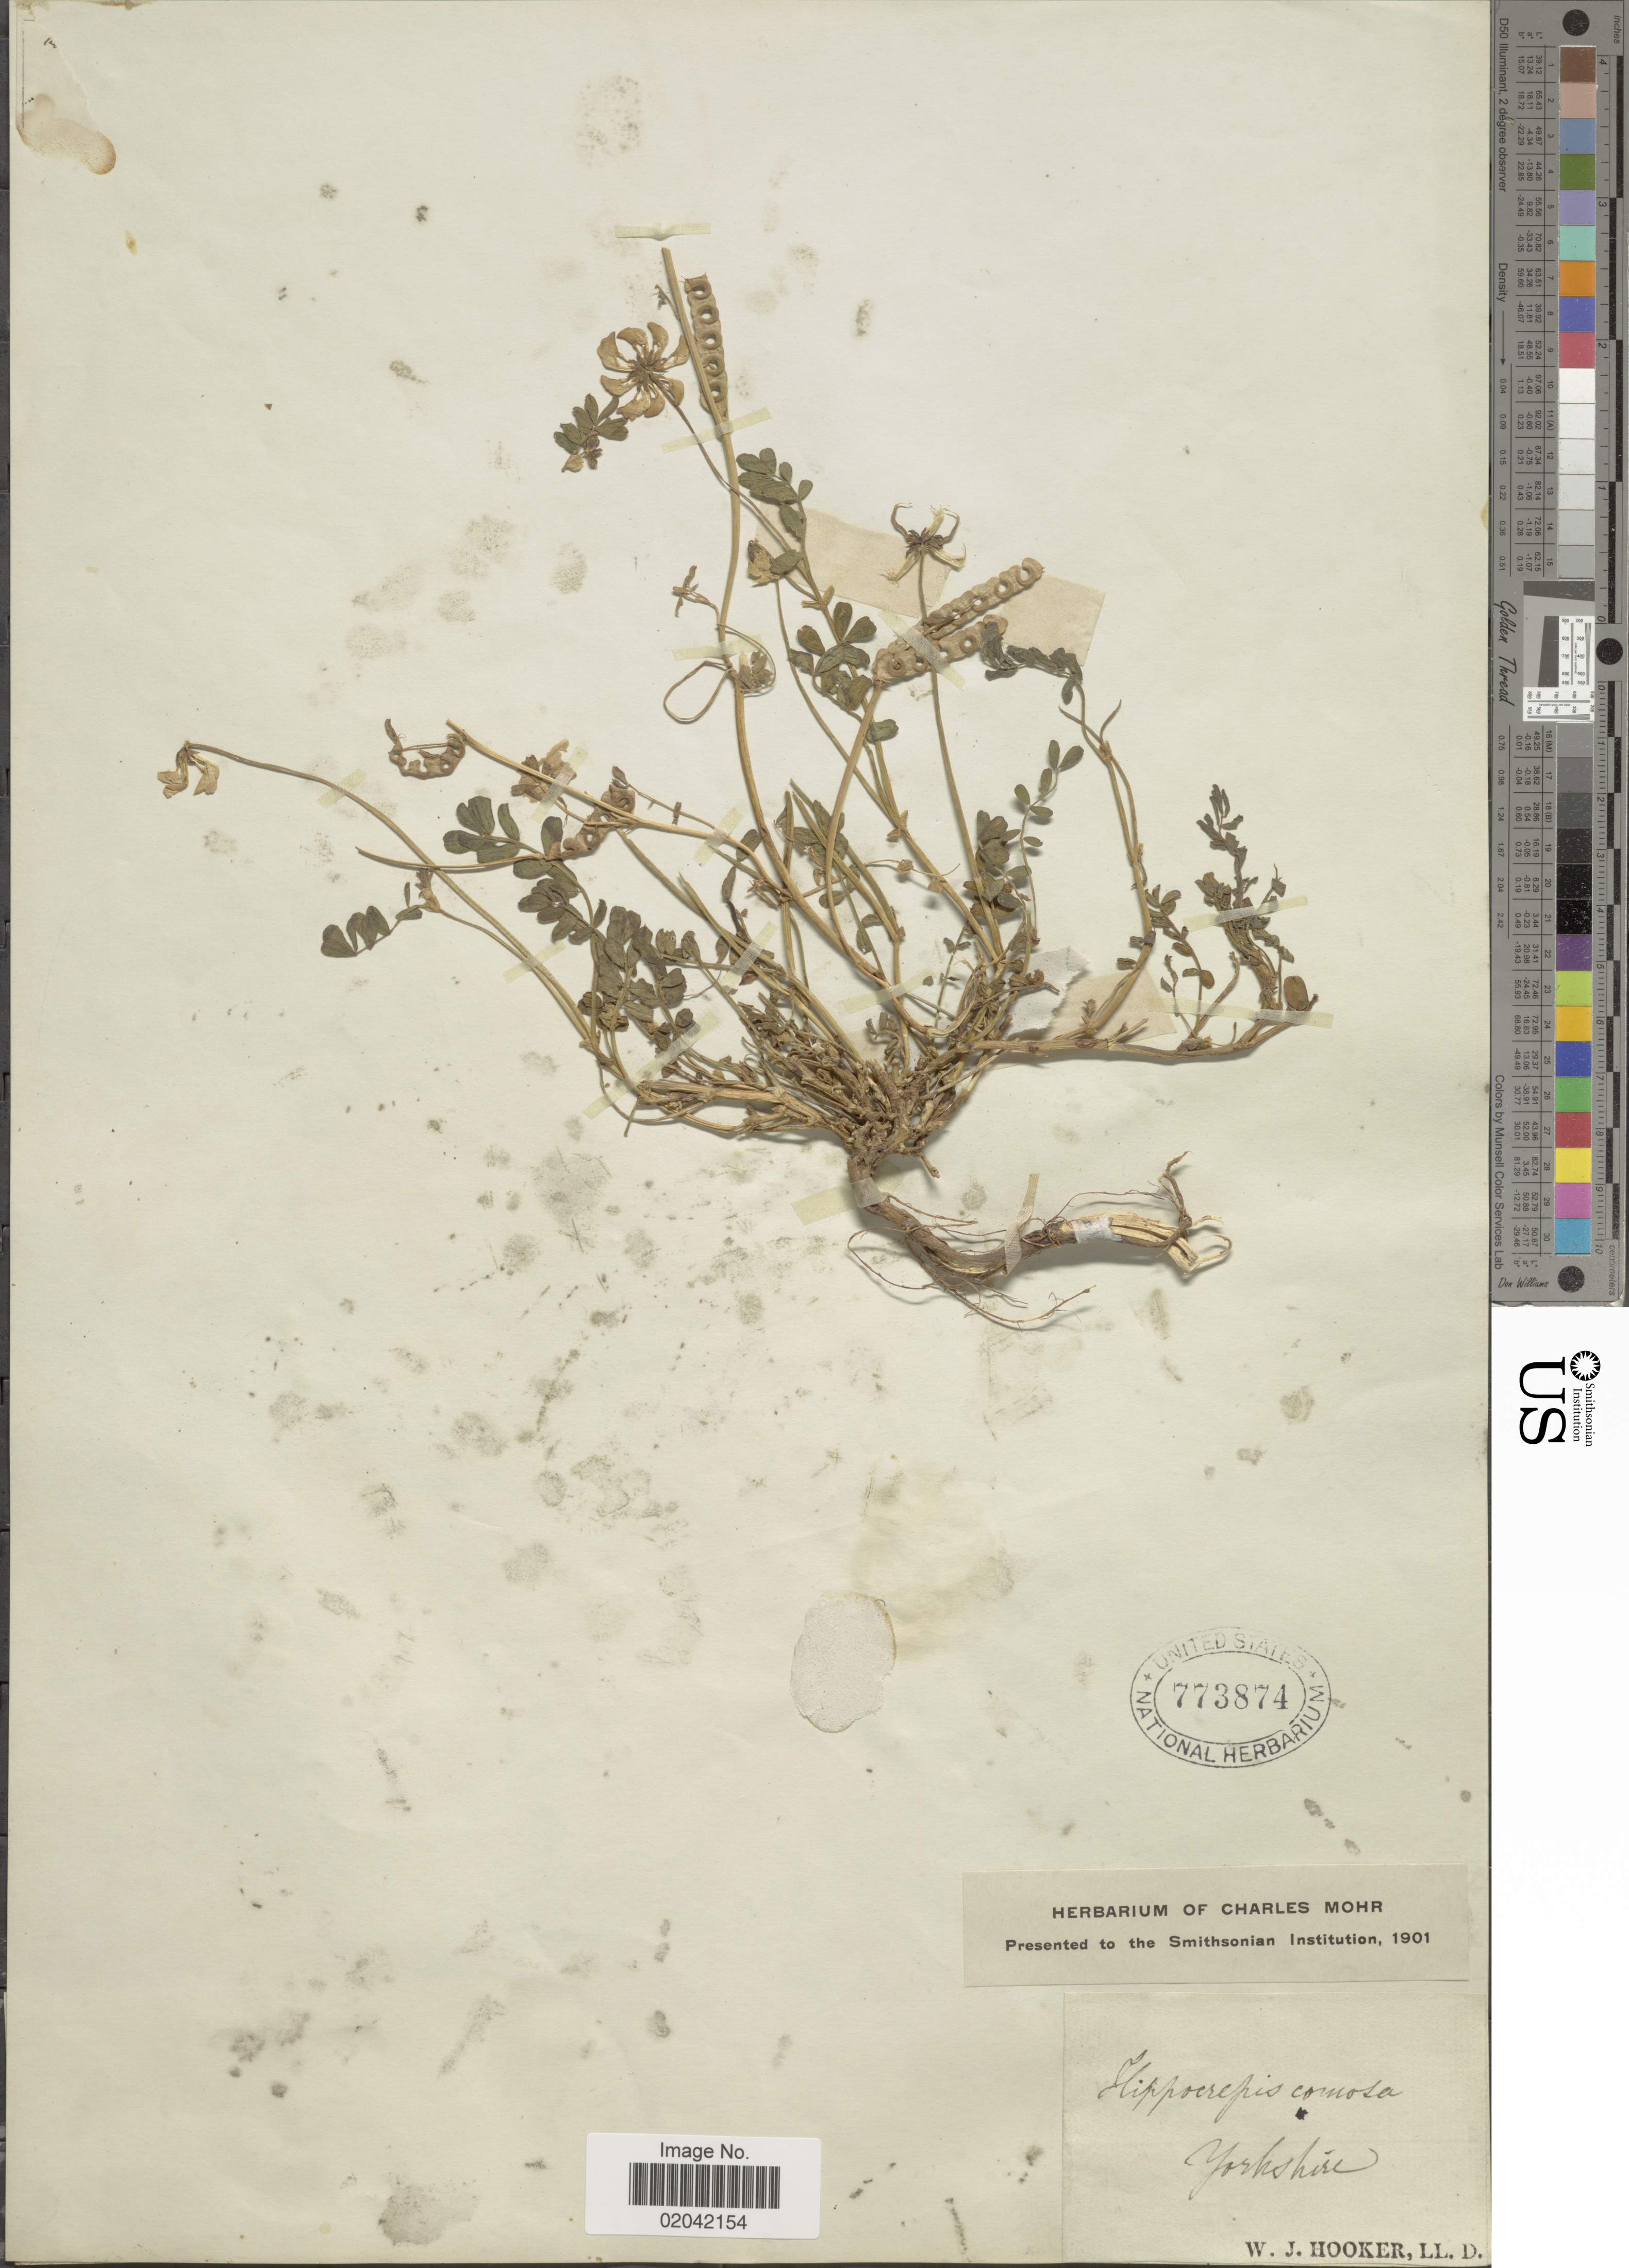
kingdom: Plantae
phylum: Tracheophyta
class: Magnoliopsida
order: Fabales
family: Fabaceae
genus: Hippocrepis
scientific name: Hippocrepis comosa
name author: L.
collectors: W. J. Hooker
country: United Kingdom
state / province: England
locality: Yorkshire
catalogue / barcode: US 773874